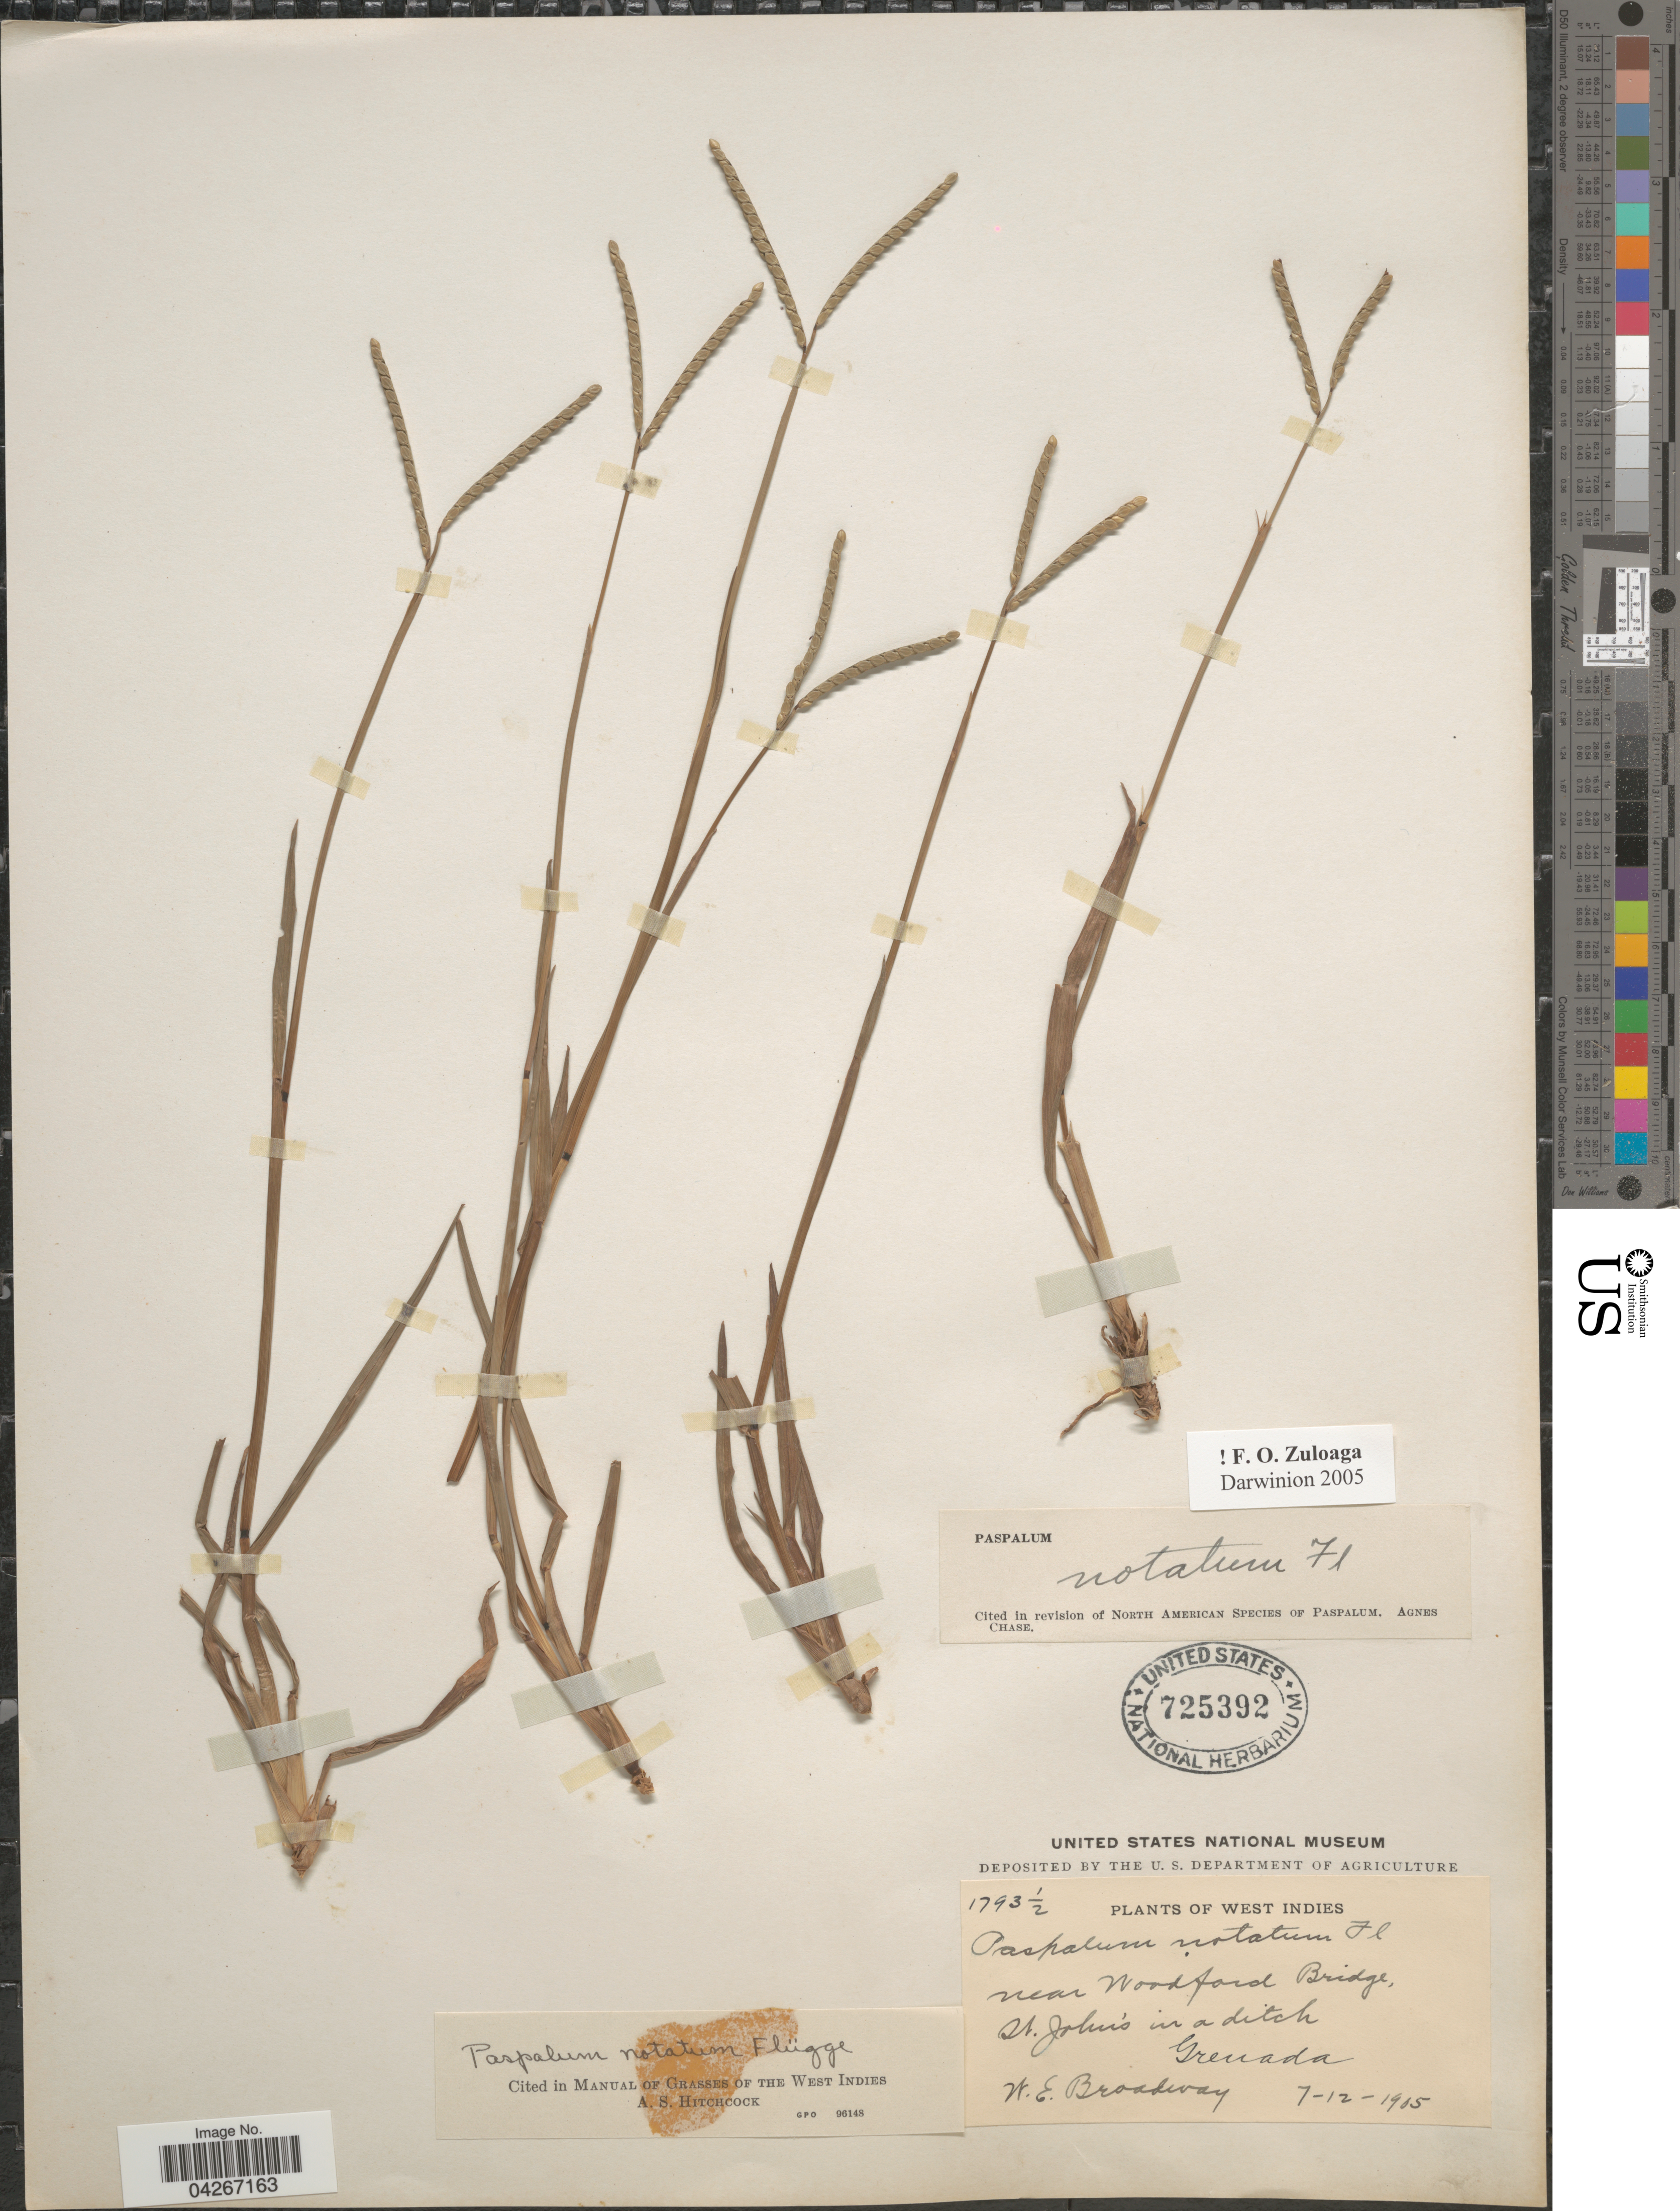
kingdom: Plantae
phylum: Tracheophyta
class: Liliopsida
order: Poales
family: Poaceae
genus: Paspalum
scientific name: Paspalum notatum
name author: Flüggé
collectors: W. E. Broadway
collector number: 1793½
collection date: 1905-12-07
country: Grenada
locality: Near Woodford Bridge, St. John's.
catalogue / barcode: US 725392